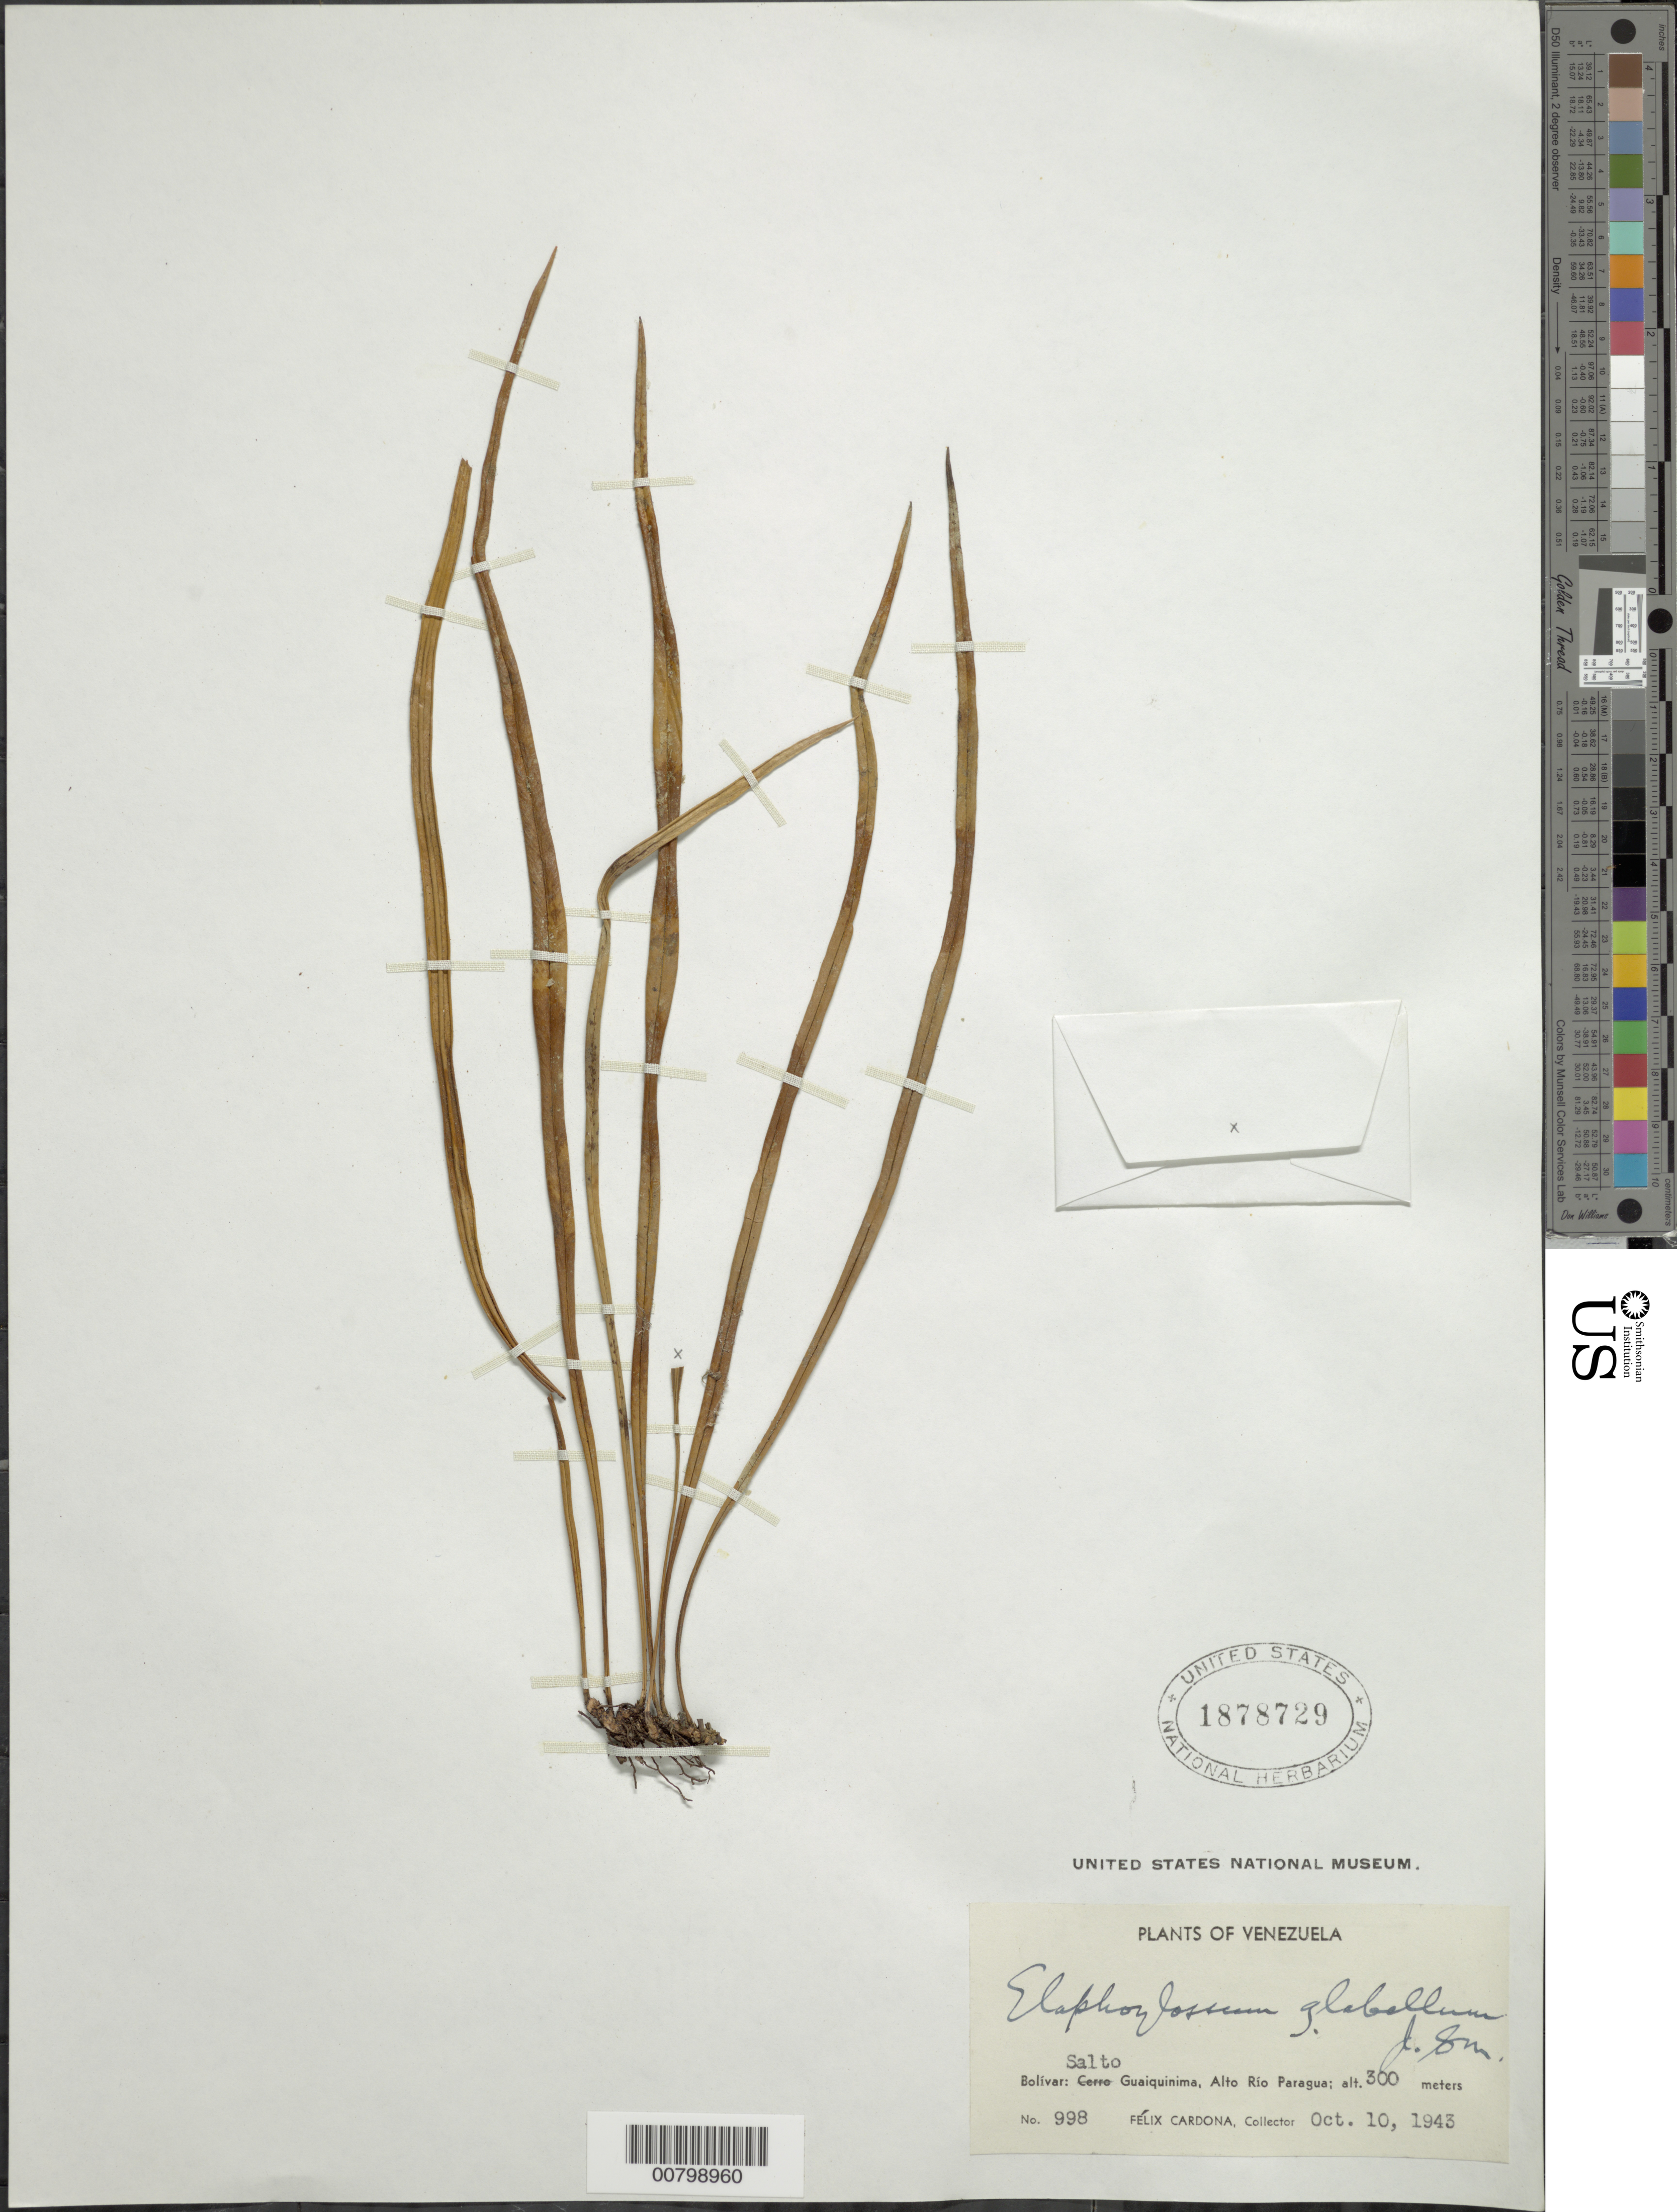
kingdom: Plantae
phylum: Tracheophyta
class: Polypodiopsida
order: Polypodiales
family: Dryopteridaceae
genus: Elaphoglossum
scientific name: Elaphoglossum glabellum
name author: J. Sm.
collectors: F. Cardona Puig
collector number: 998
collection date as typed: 10-Oct-43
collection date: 1943-10-10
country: Venezuela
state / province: Bolívar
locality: Alto Río Paragua, Salto Guaiquinima (Guayana)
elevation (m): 300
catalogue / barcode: US 1878729